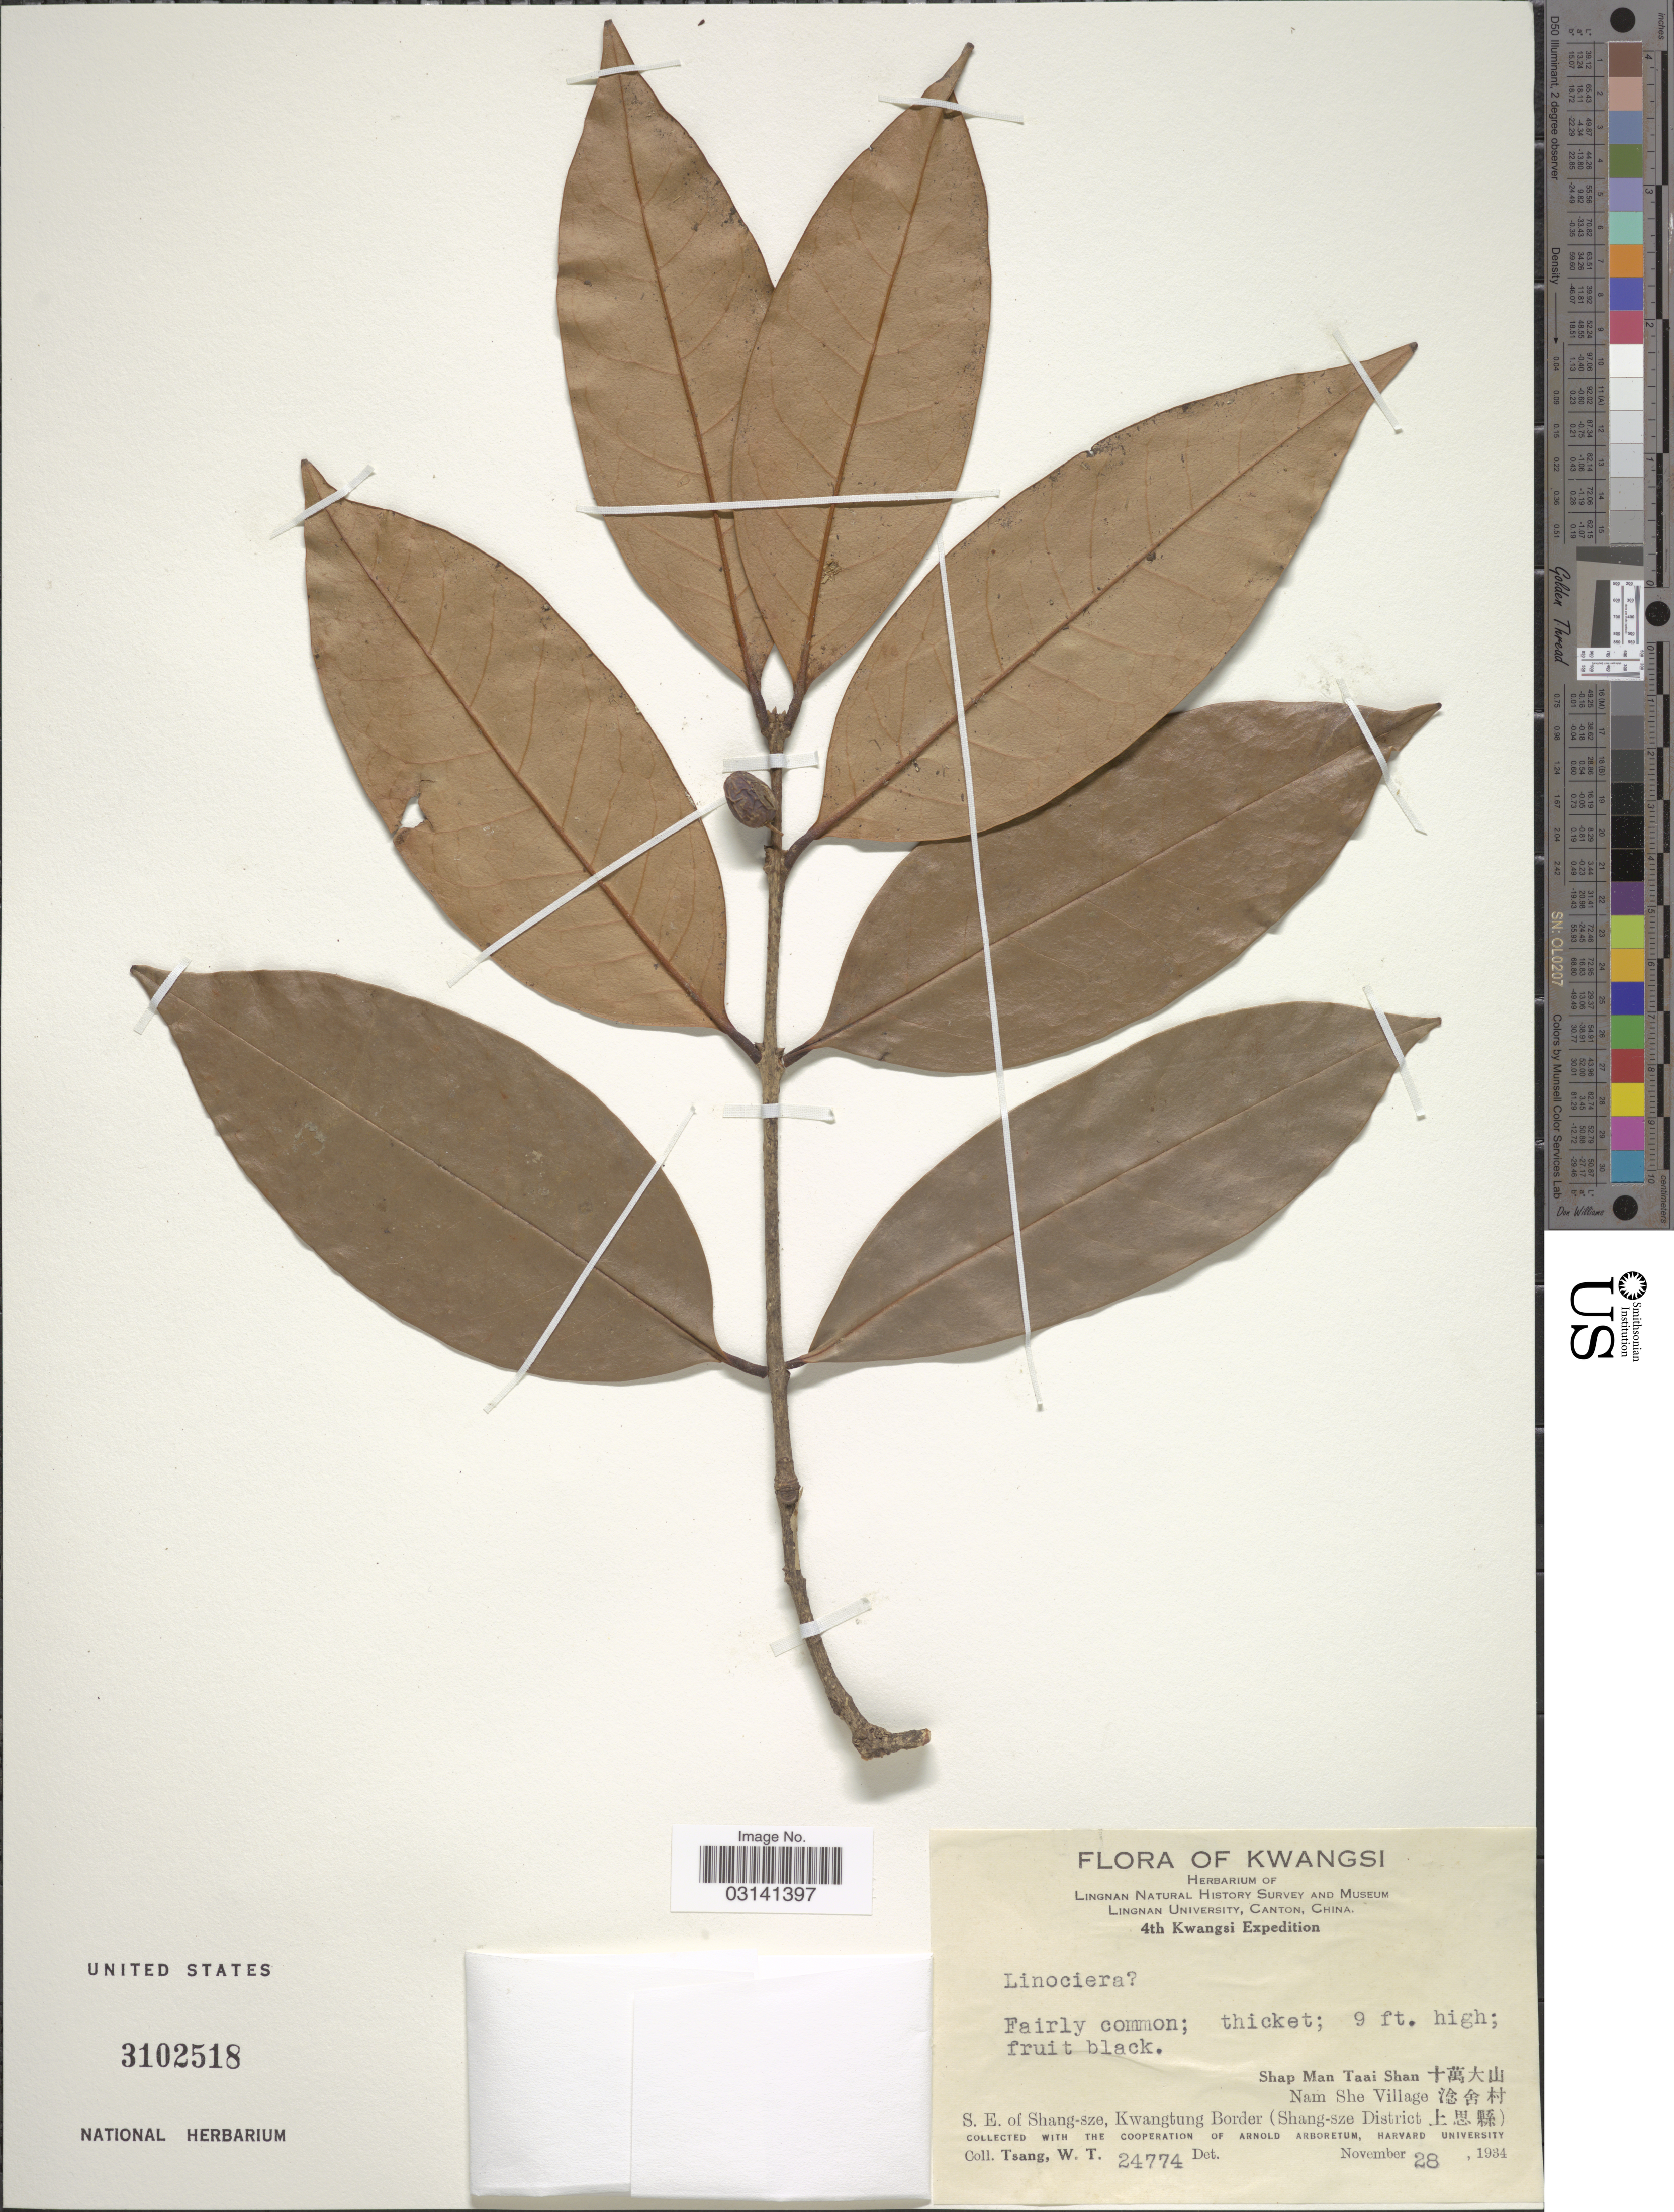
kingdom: Plantae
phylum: Tracheophyta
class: Magnoliopsida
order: Lamiales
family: Oleaceae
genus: Chionanthus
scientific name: Chionanthus sp.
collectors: W. T. Tsang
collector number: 24774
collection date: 1934-11-28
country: China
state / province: Guangxi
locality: Kwangsi. Shap Main Taai Shan, Nam She Village, S.E. of Shang-sze, Kwangtung Border (Shang-sze District).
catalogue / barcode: US 3102518